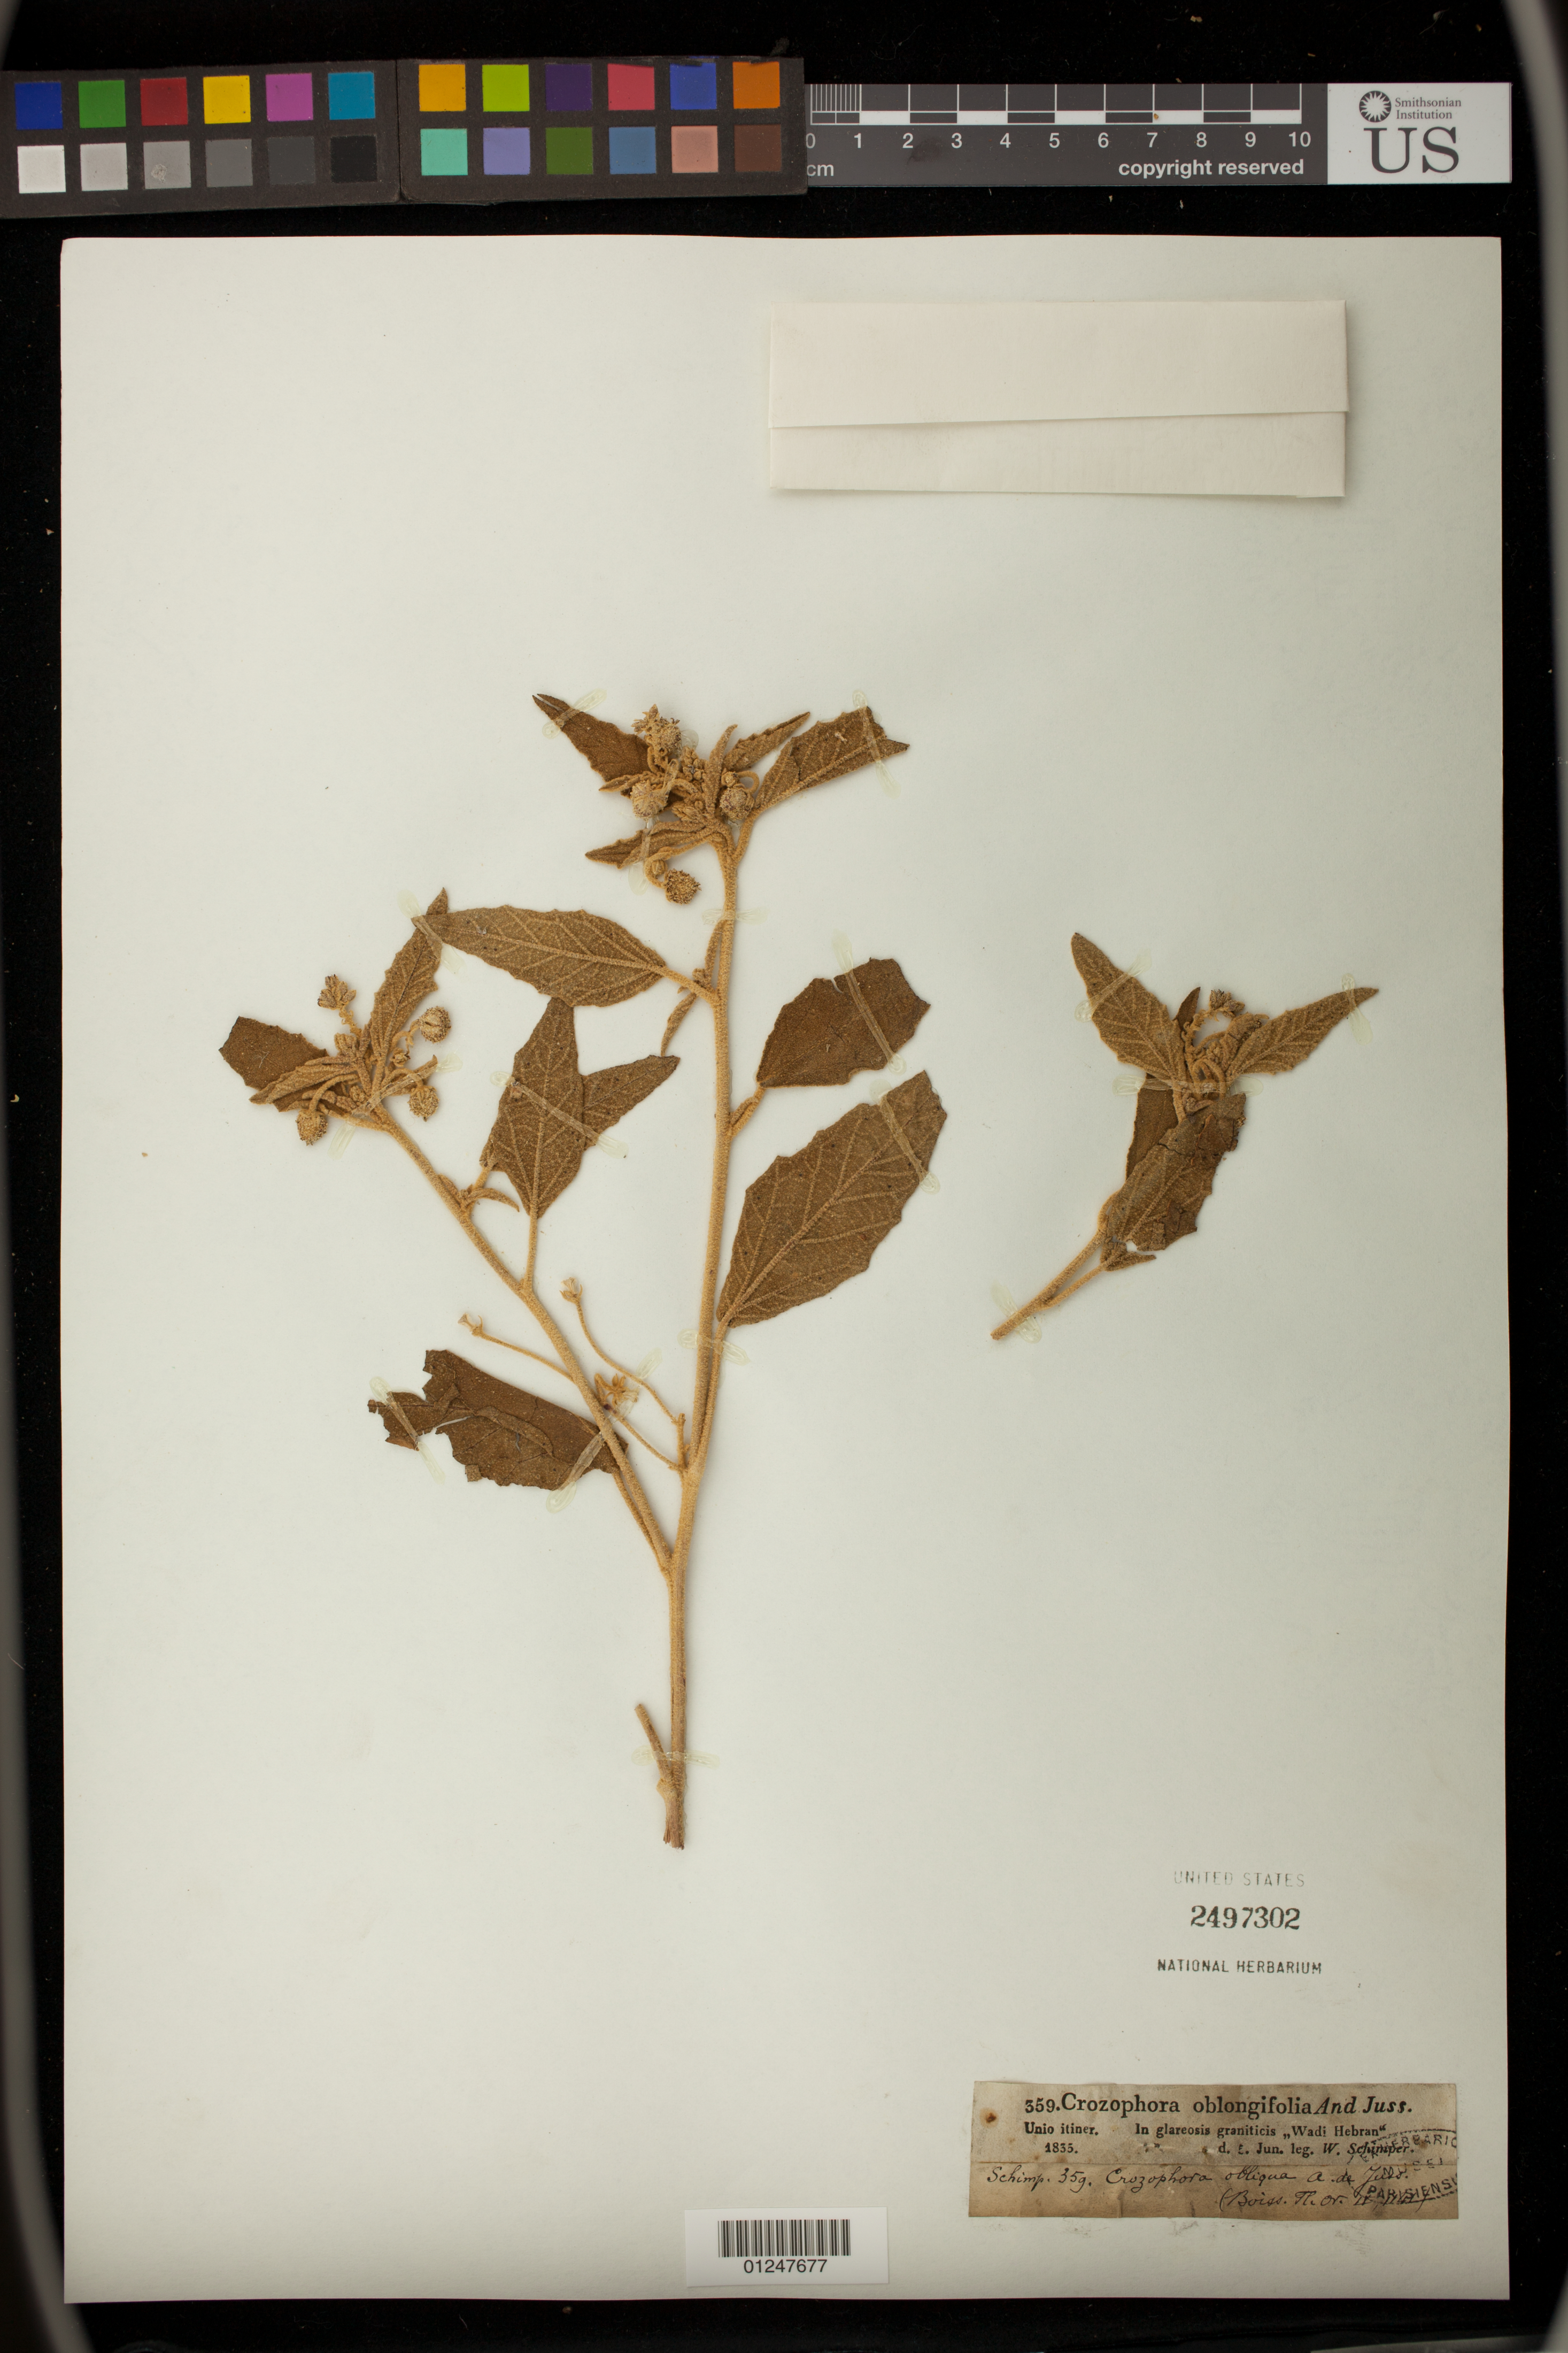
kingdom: Plantae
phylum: Tracheophyta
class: Magnoliopsida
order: Malpighiales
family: Euphorbiaceae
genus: Chrozophora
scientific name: Chrozophora oblongifolia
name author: (Delile) A. Juss.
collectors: W. Schimper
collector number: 359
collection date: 1835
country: Egypt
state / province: Janub Sina'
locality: Wadi Hebran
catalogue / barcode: US 2497302